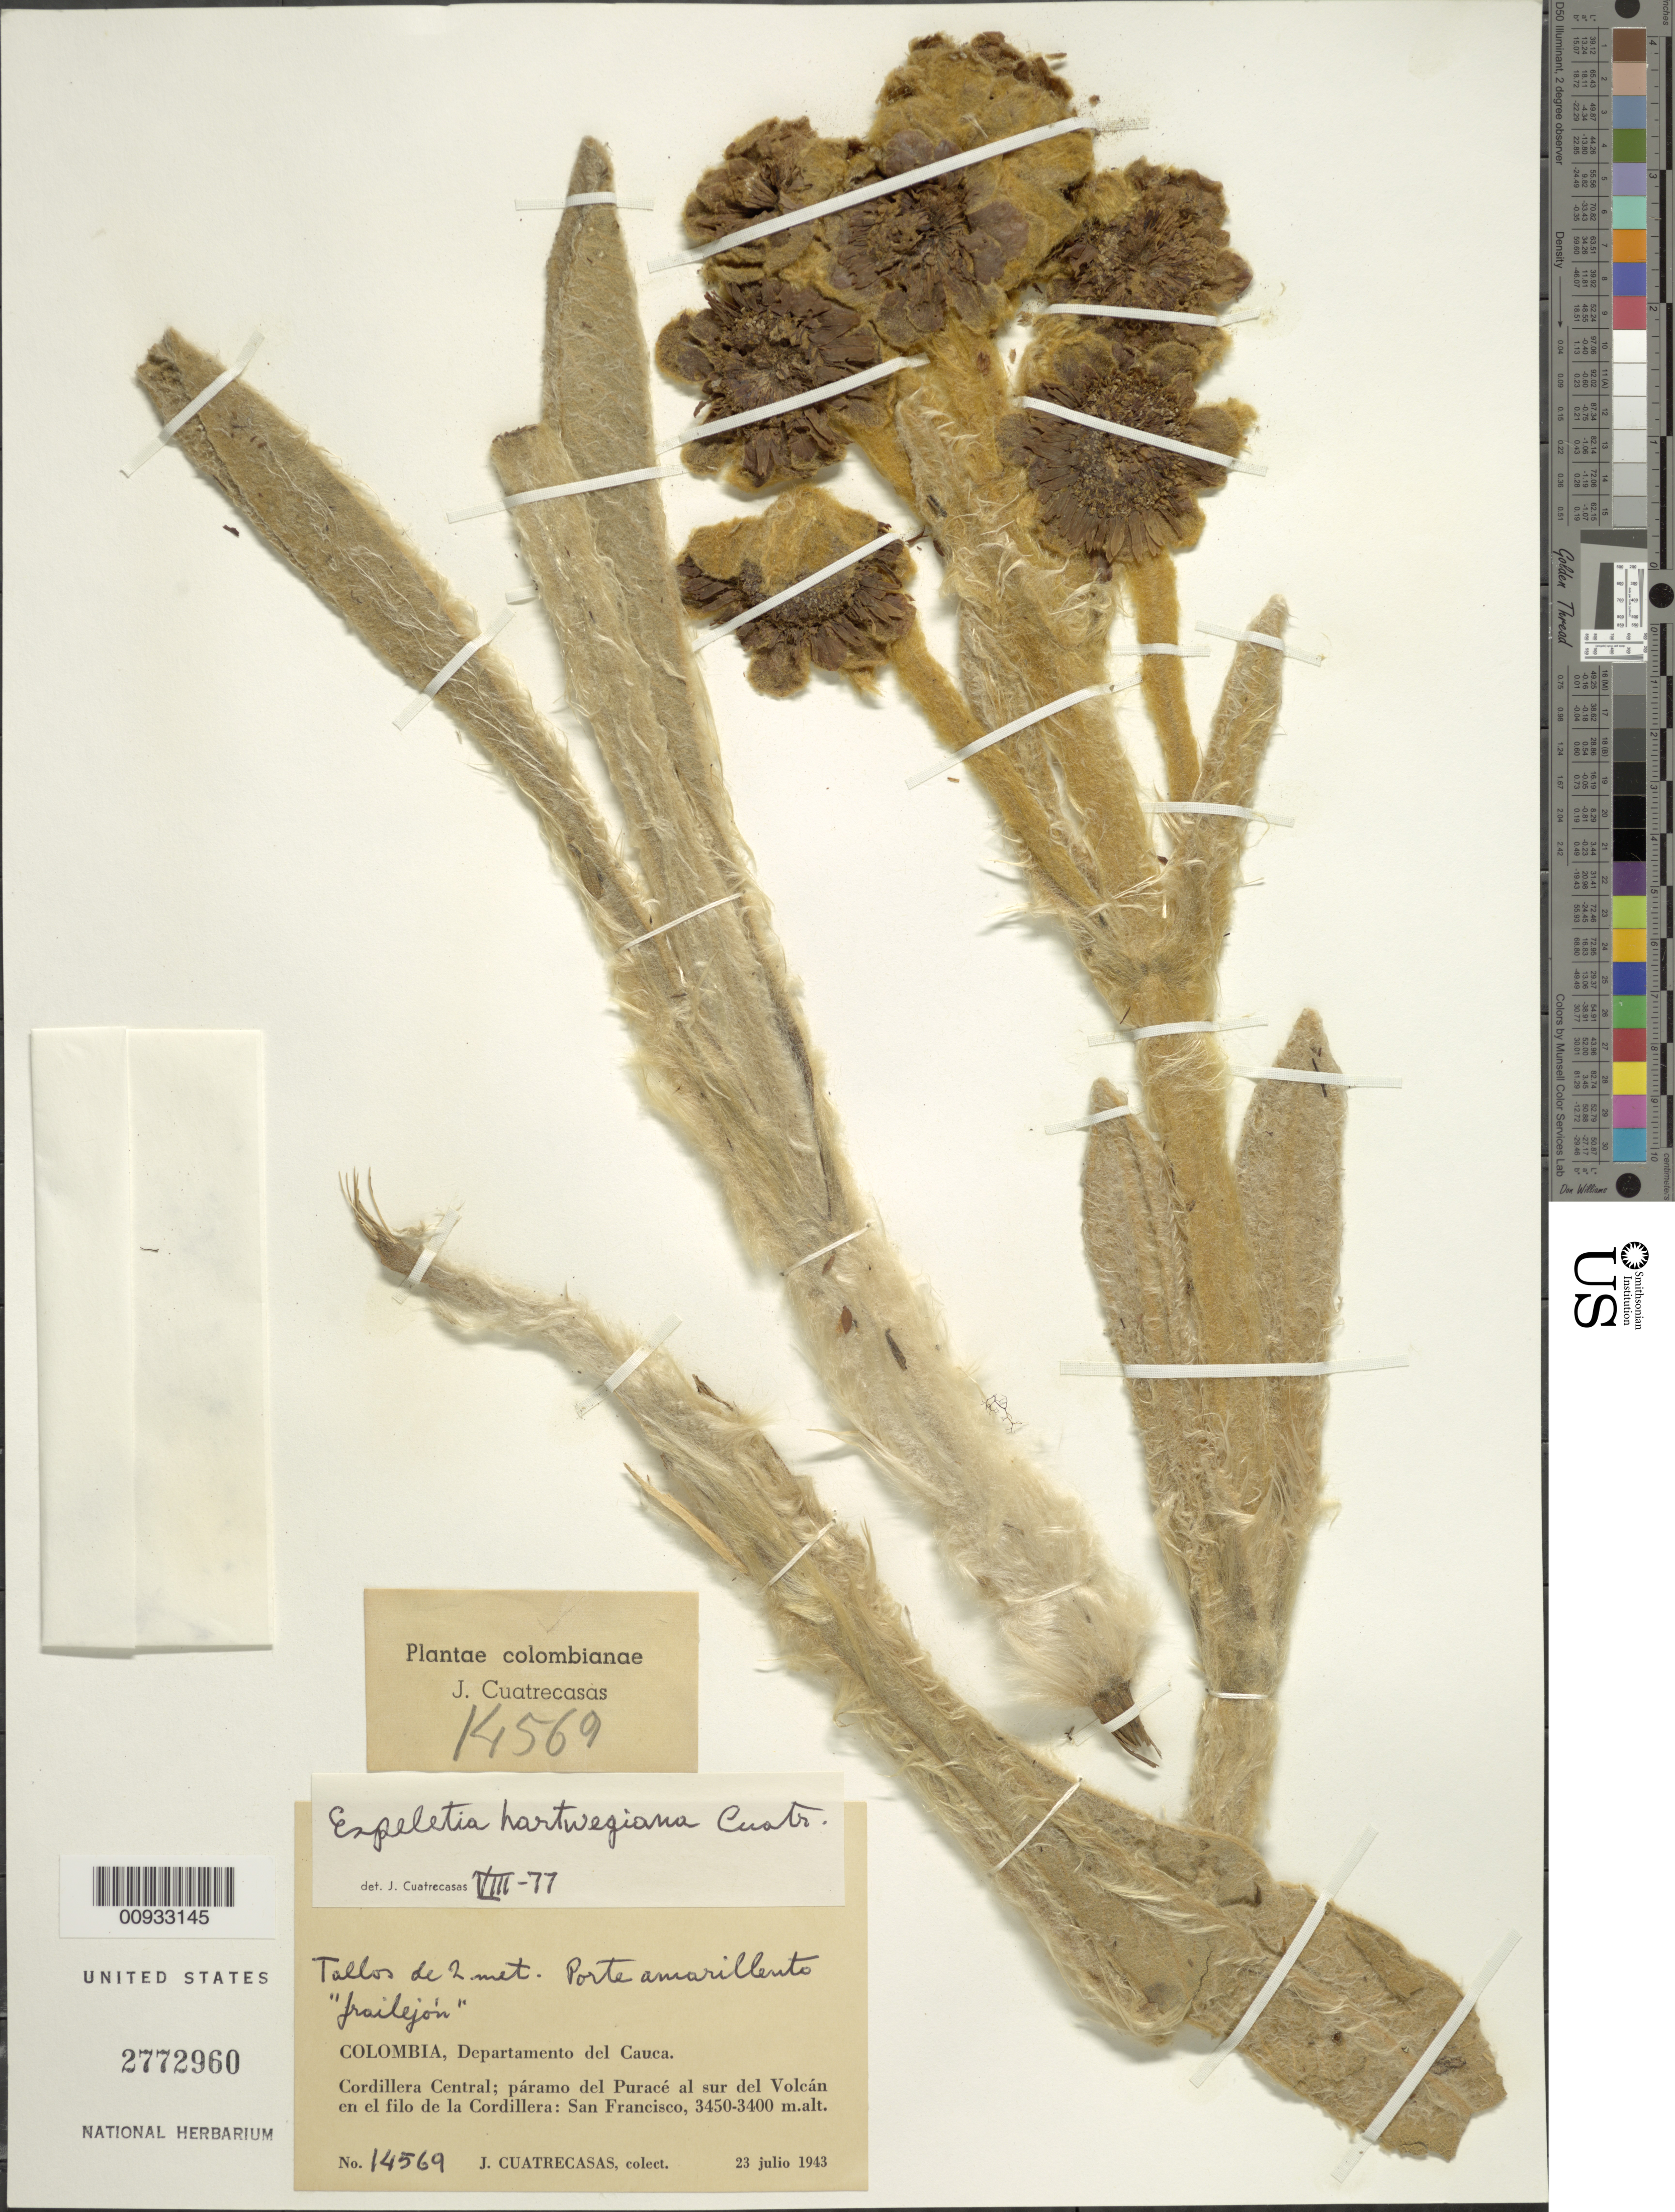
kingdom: Plantae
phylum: Tracheophyta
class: Magnoliopsida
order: Asterales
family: Asteraceae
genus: Espeletia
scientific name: Espeletia hartwegiana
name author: Sch. Bip. ex Cuatrec.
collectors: J. Cuatrecasas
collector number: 14569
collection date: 1943-07-23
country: Colombia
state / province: Cauca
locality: Páramo del Puracé. Al sur del Volcán Puracé, en el filo de la Cordillera: San Francisco.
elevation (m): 3450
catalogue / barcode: US 2772960